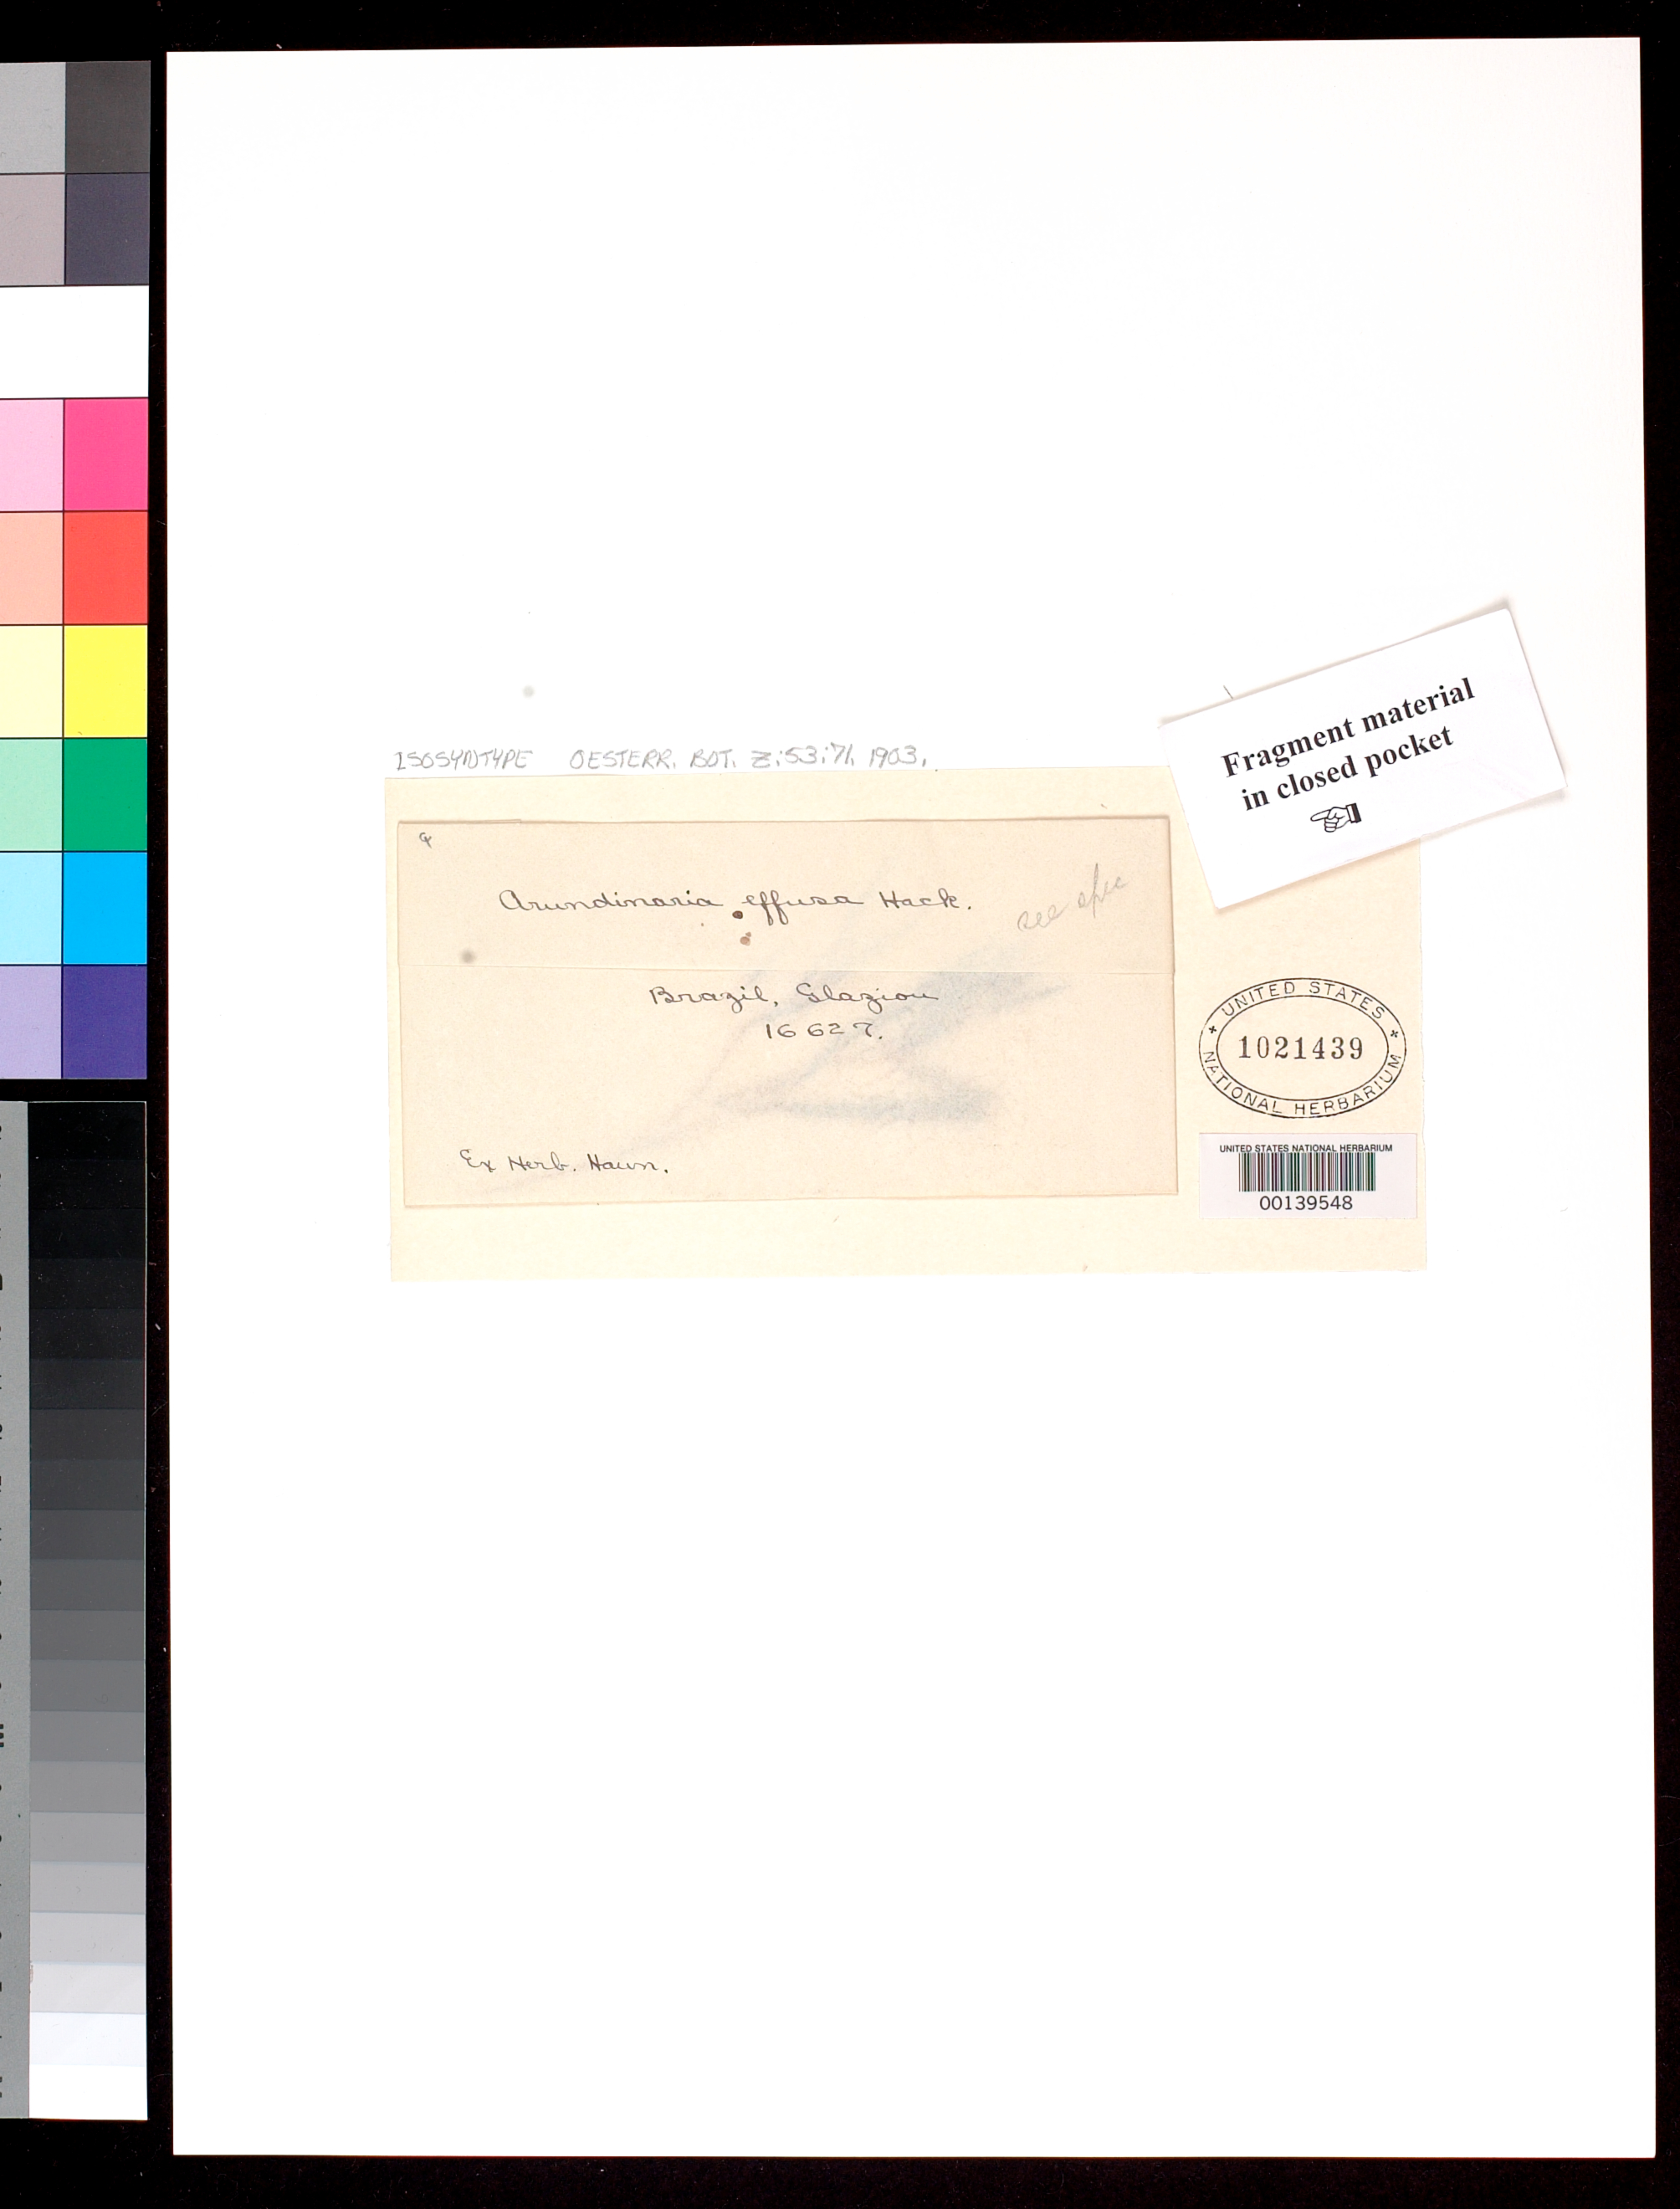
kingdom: Plantae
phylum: Tracheophyta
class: Liliopsida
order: Poales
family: Poaceae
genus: Arundinaria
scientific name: Arundinaria effusa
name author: Hack.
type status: Isosyntype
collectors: A. F. M. Glaziou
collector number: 16627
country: Brazil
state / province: Rio de Janeiro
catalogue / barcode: US 1021439